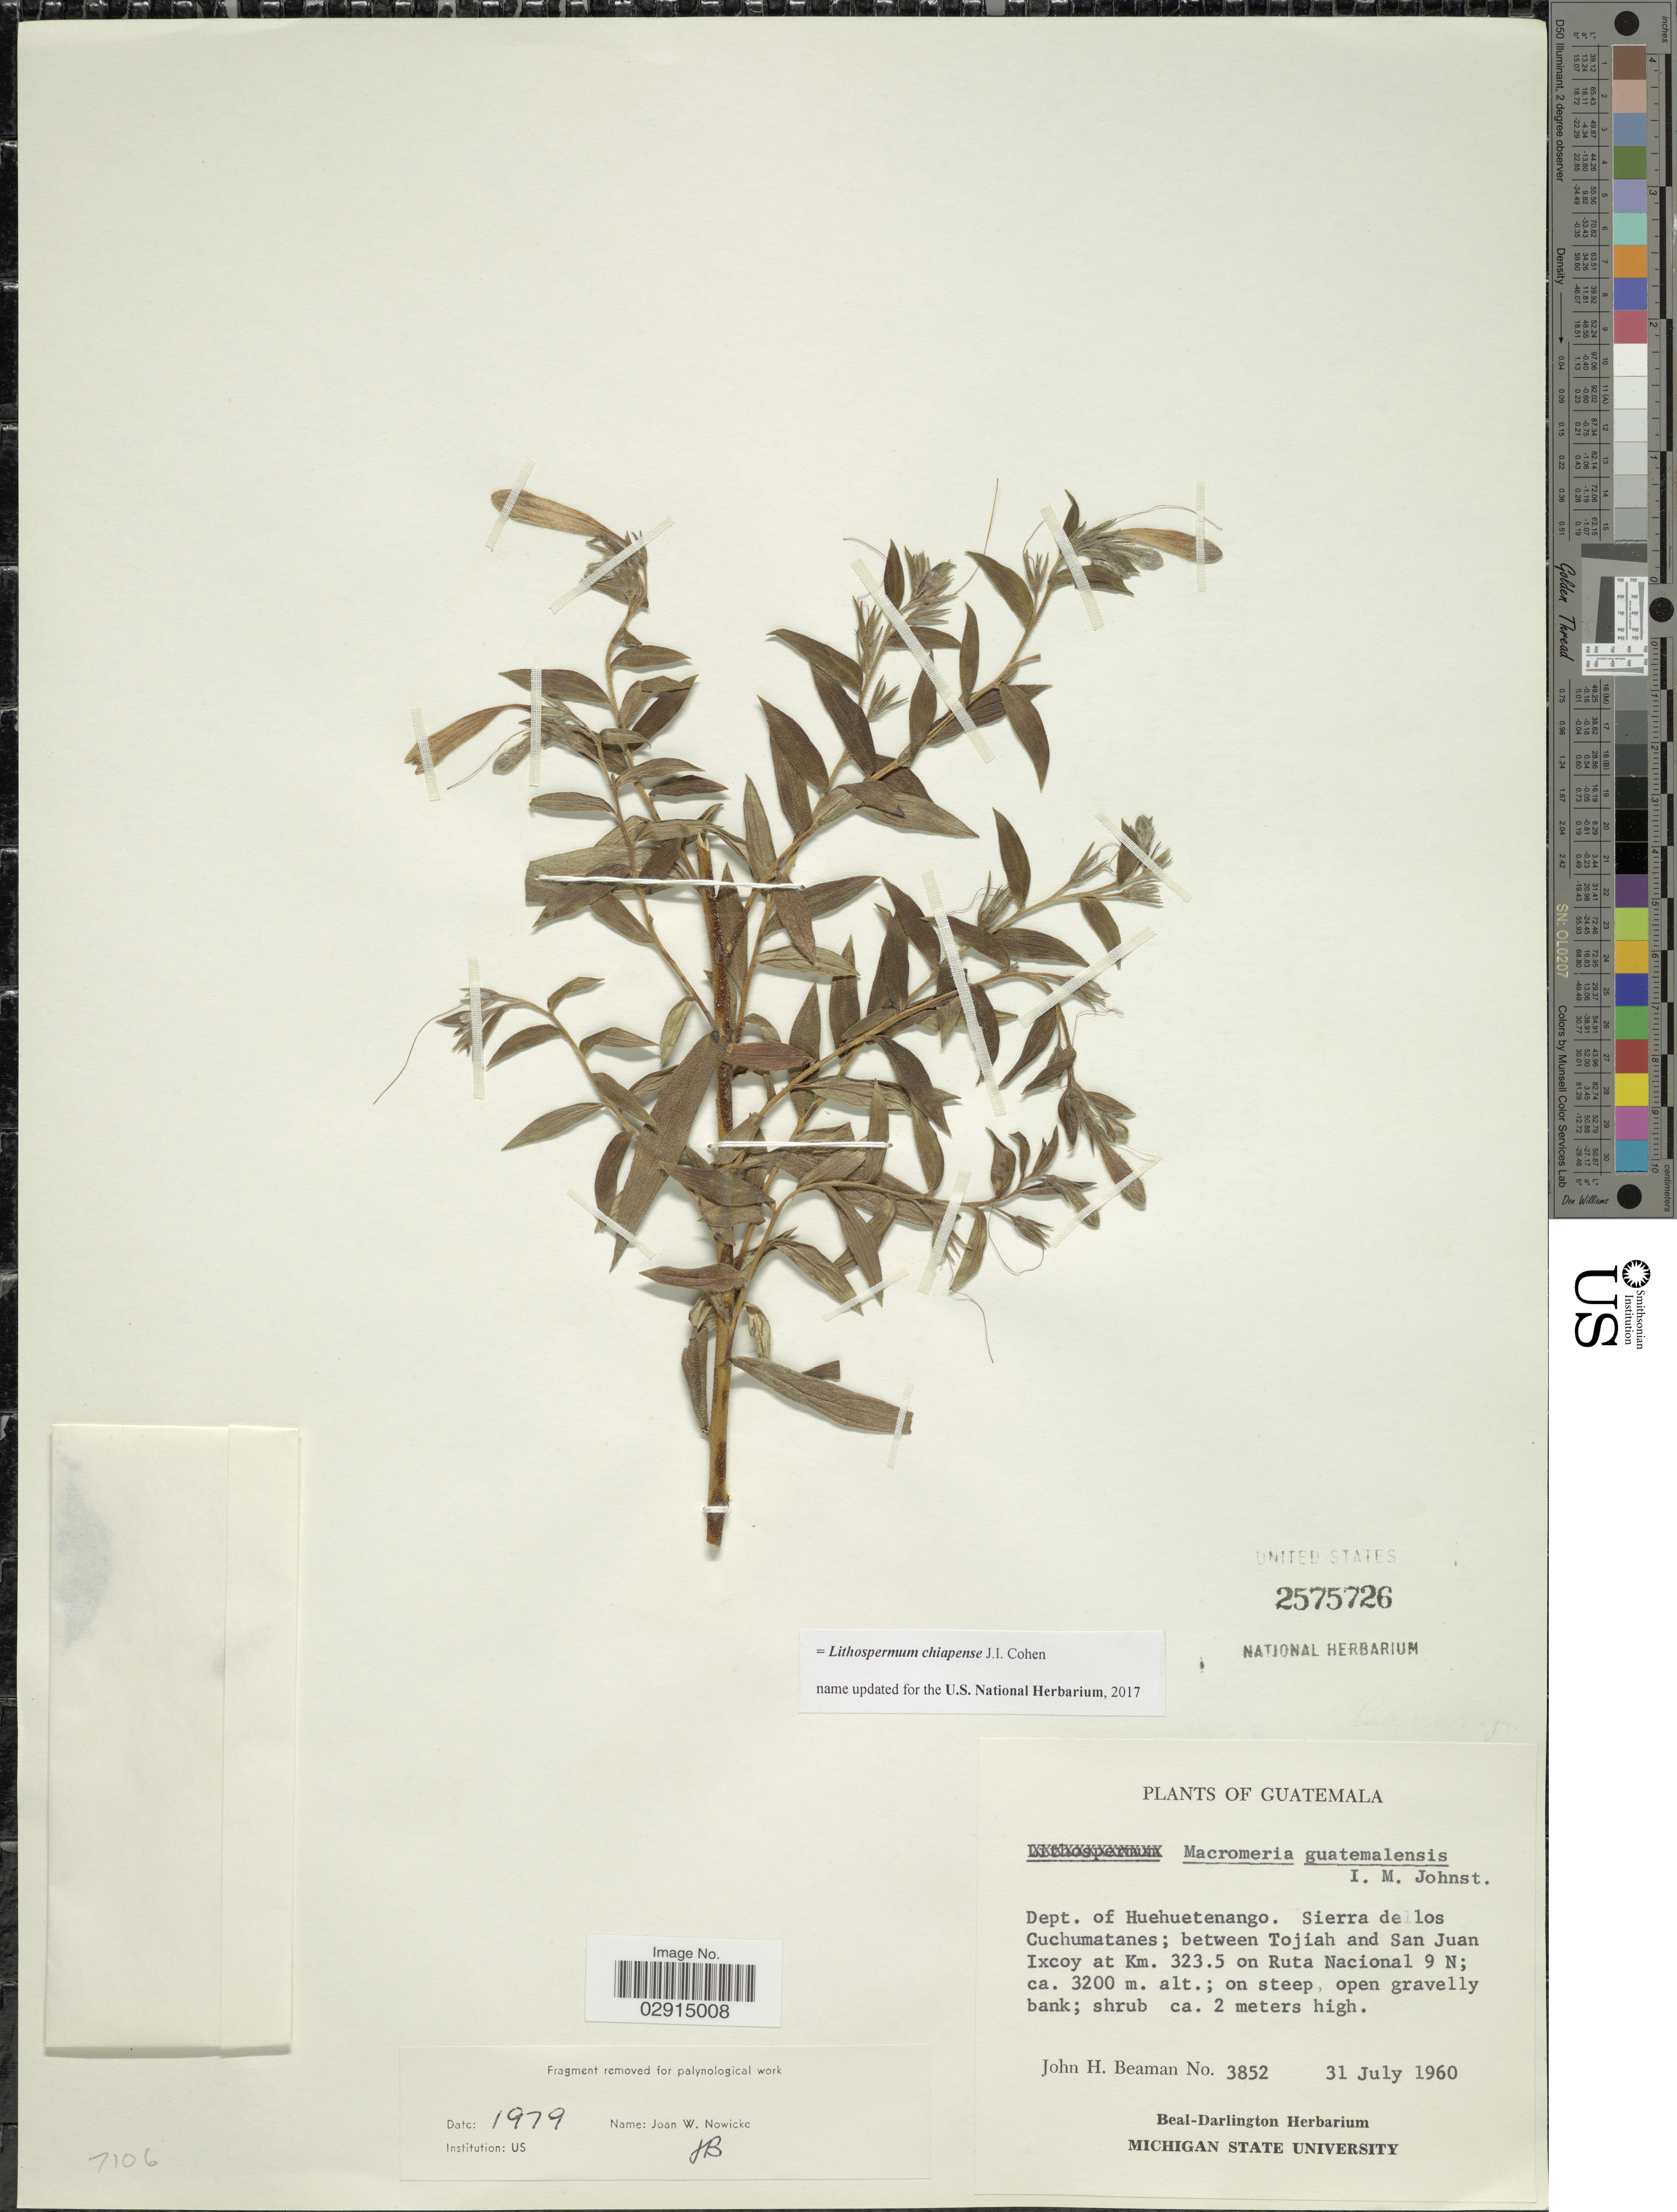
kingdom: Plantae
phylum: Tracheophyta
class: Magnoliopsida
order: Boraginales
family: Boraginaceae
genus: Lithospermum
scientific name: Lithospermum chiapense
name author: Cohen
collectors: J. H. Beaman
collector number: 3852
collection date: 1960-07-31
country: Guatemala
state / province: Huehuetenango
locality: Dept. of Huehuetenango. Sierra de los Cuchumatanes; between Tojiah and San Juan Ixcoy at Km. 323.5 on Ruta Nacional 9 N. Guatemala.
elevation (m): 3200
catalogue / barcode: US 2575726